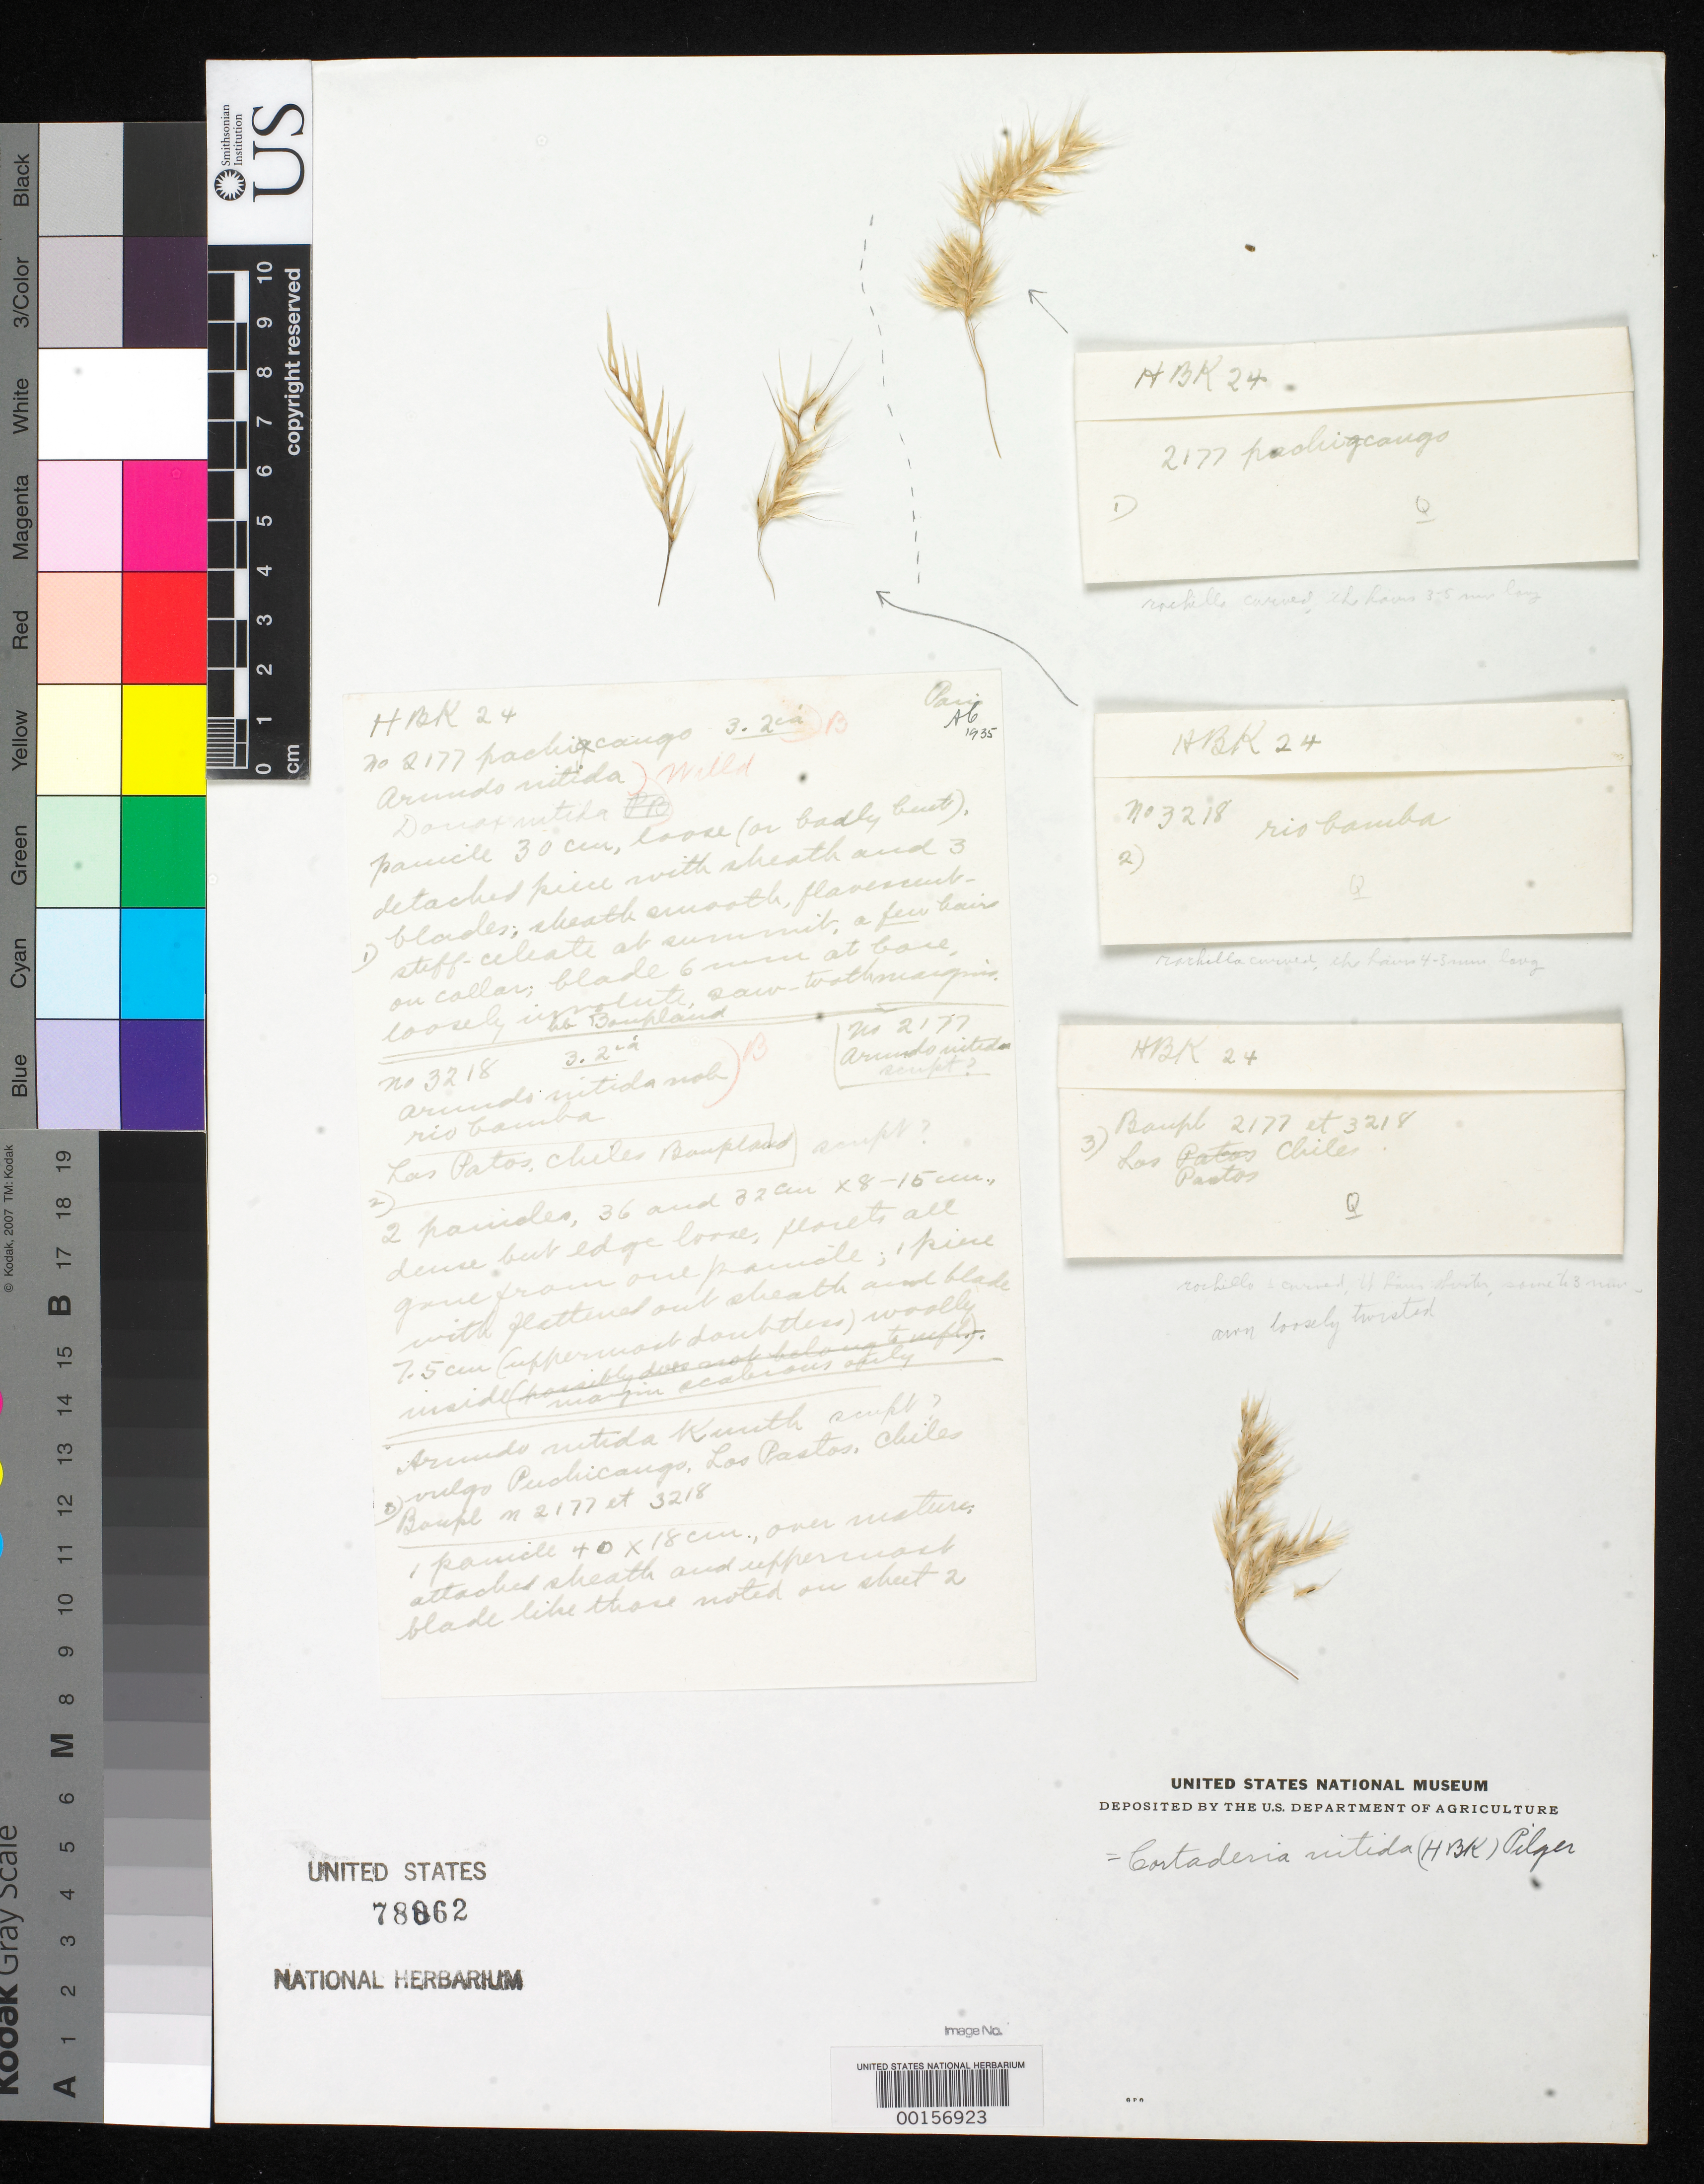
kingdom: Plantae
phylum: Tracheophyta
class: Liliopsida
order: Poales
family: Poaceae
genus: Arundo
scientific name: Arundo nitida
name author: Kunth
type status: Type Fragment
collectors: F. W. Humboldt & A. J. A. Bonpland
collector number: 2177 & 3218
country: Chile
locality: Between Gwachucal and Tuqueres, Rio Bamba and Pachicango.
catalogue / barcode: US 78862